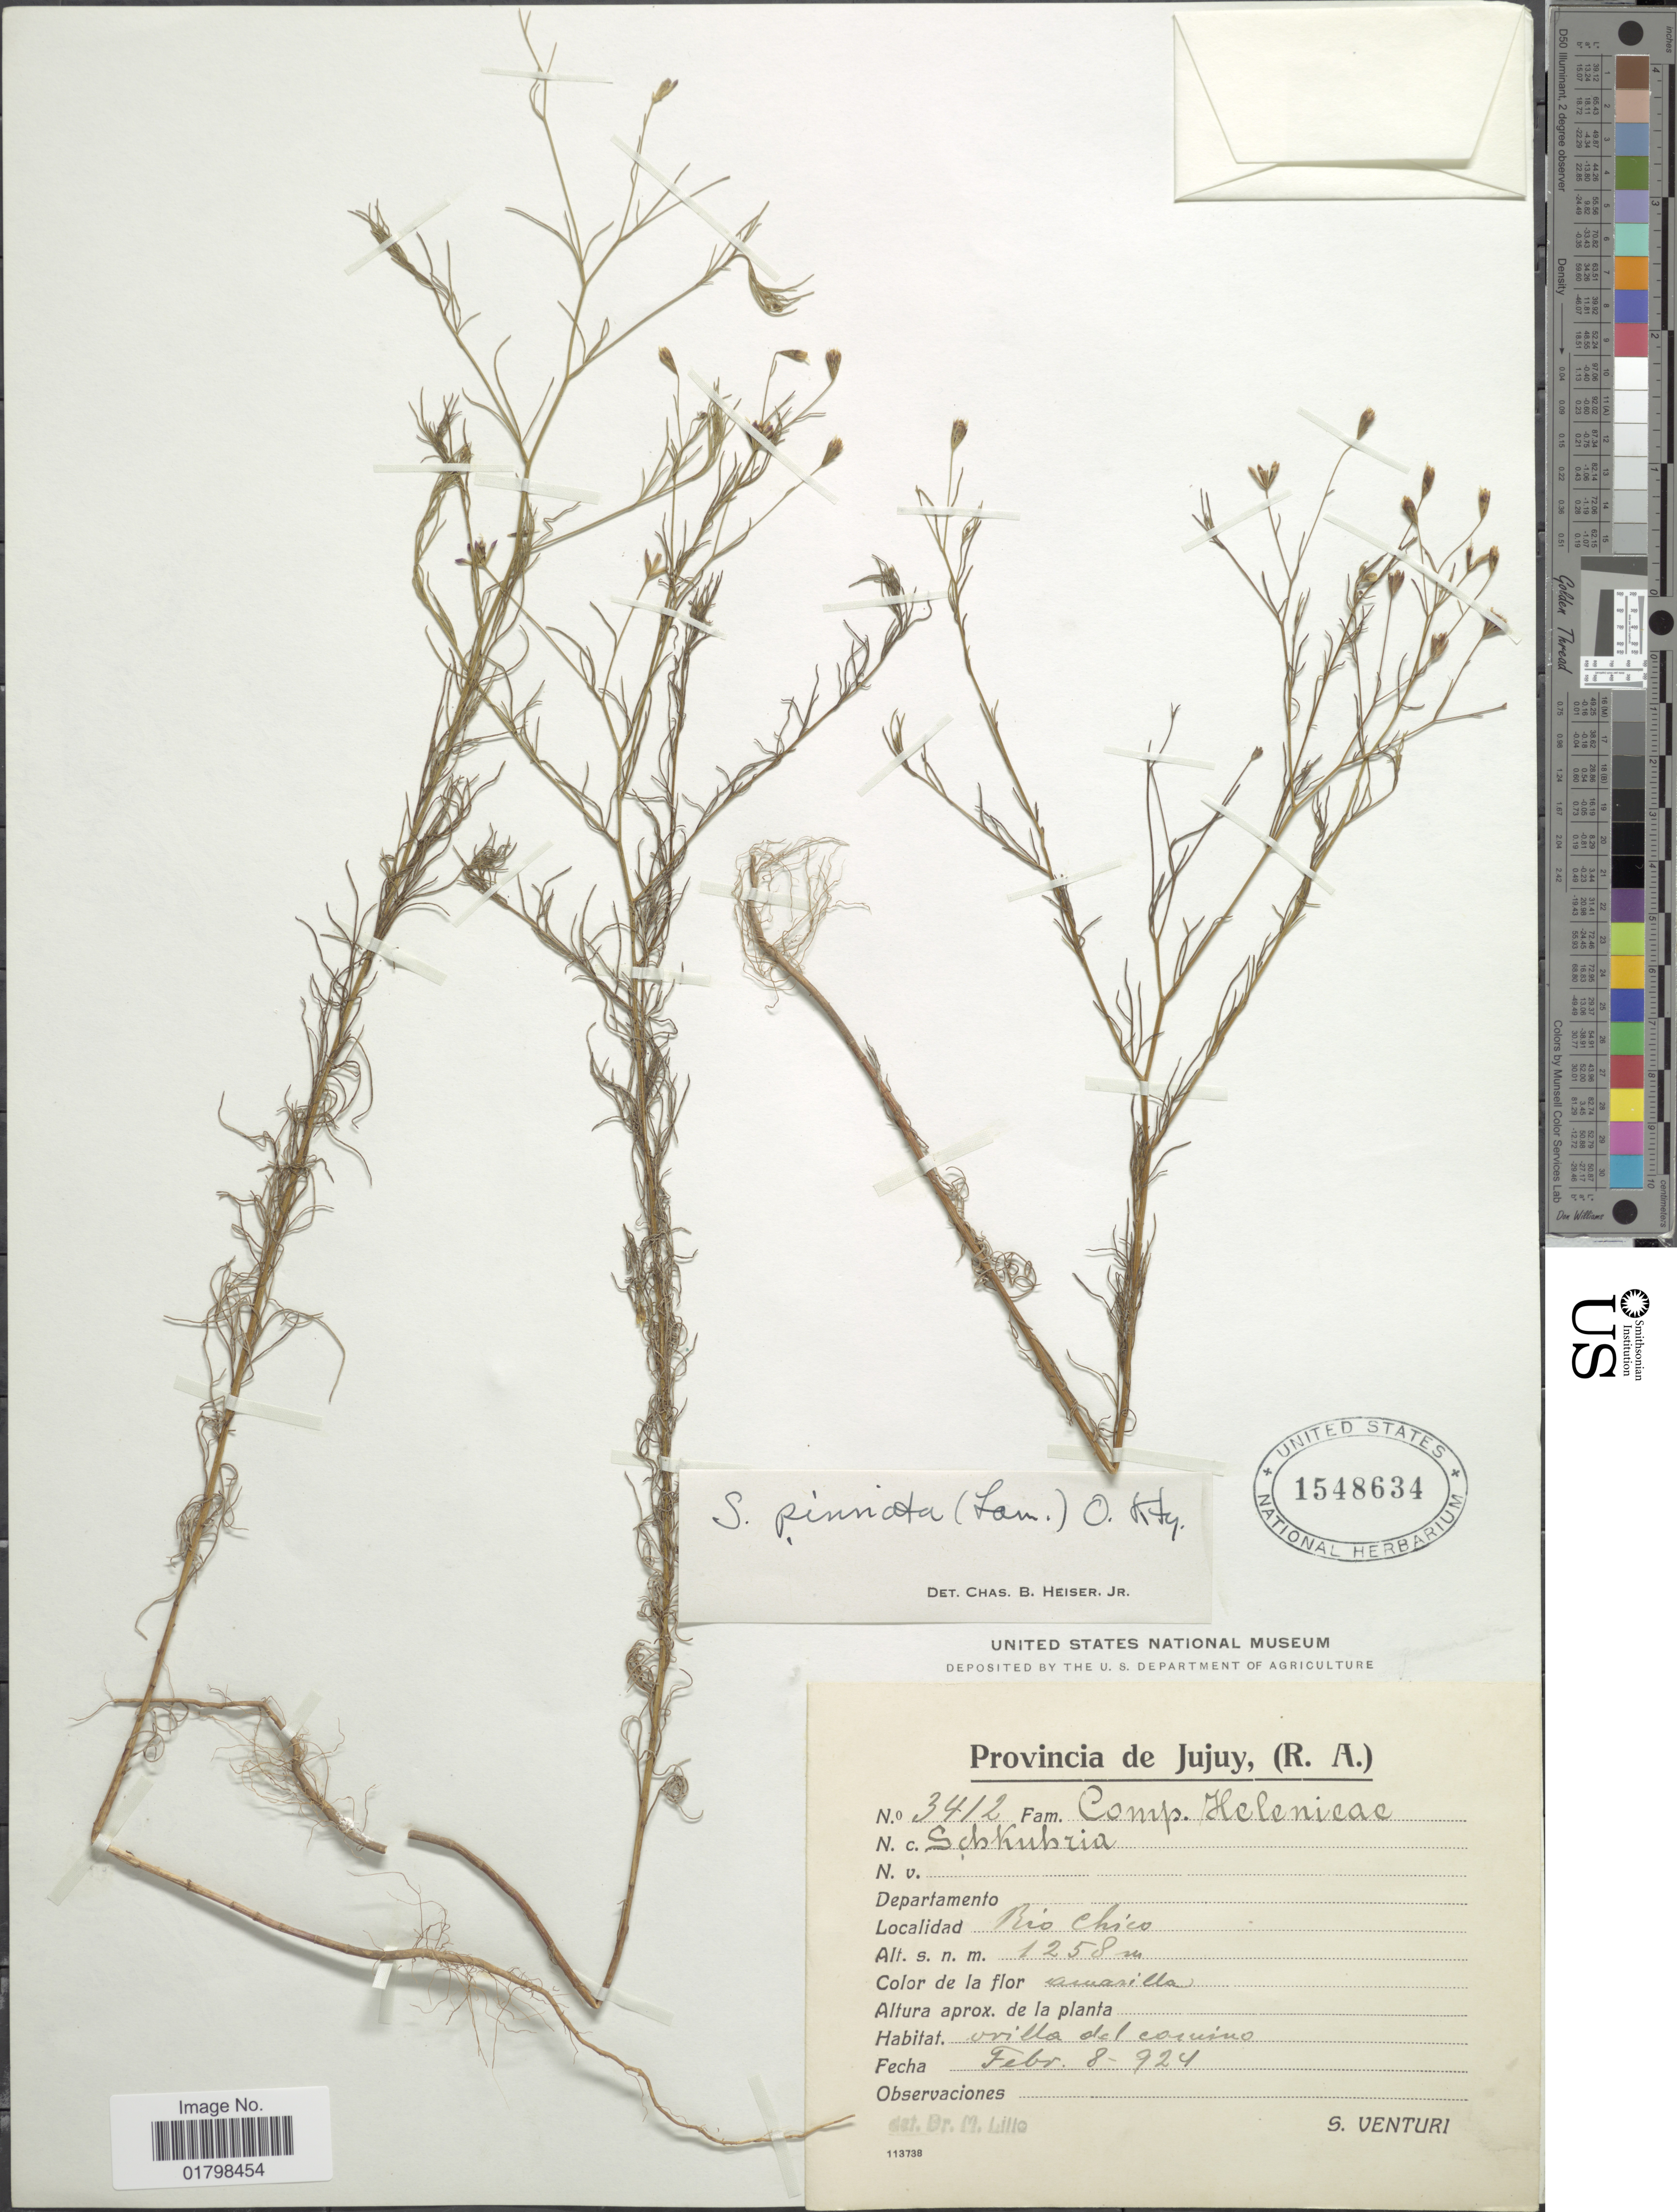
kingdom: Plantae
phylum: Tracheophyta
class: Magnoliopsida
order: Asterales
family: Asteraceae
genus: Schkuhria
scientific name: Schkuhria pinnata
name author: (Lam.) Kuntze ex Thell.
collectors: S. Venturi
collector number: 3412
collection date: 1924-02-08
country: Argentina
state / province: Jujuy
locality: Rio Chico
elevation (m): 1258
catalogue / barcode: US 1548634